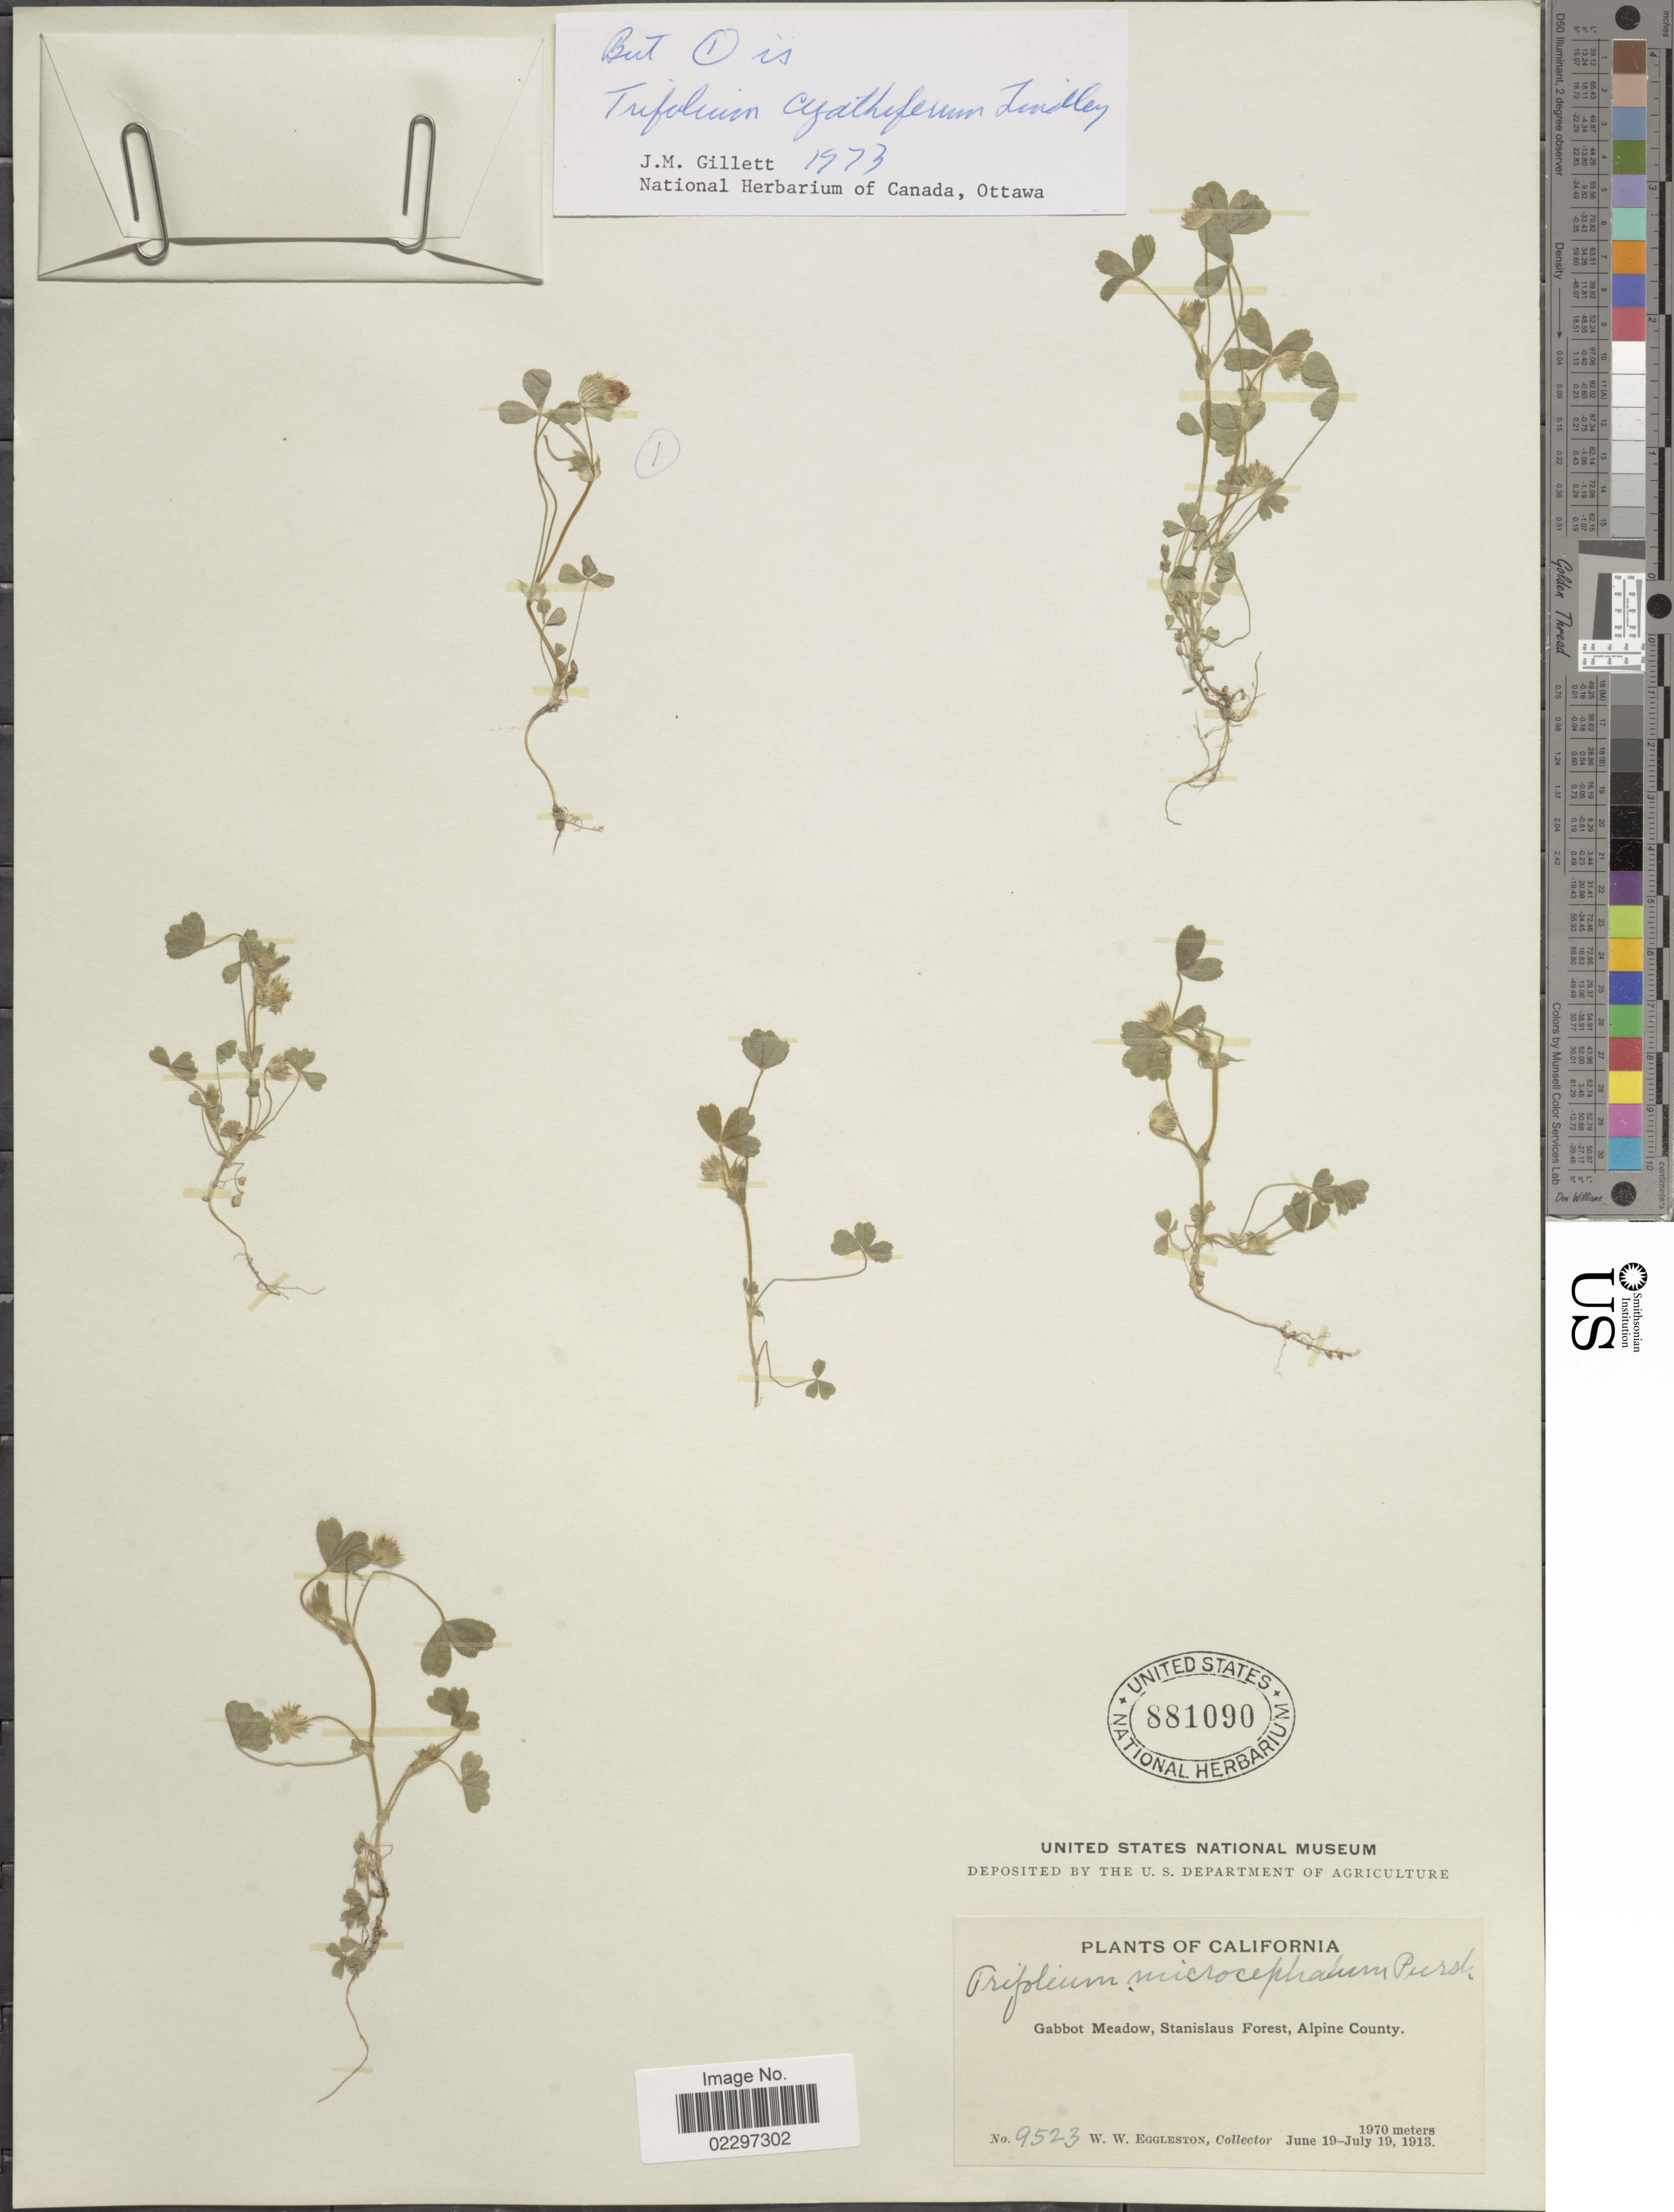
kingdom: Plantae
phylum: Tracheophyta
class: Magnoliopsida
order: Fabales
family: Fabaceae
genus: Trifolium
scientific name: Trifolium microcephalum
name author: Pursh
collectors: W. W. Eggleston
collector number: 9523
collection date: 1913-06-19/1913-07-19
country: United States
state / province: California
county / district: Alpine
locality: Gabbot Meadow, Stanislaus Forest, Alpine County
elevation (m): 1970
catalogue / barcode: US 881090